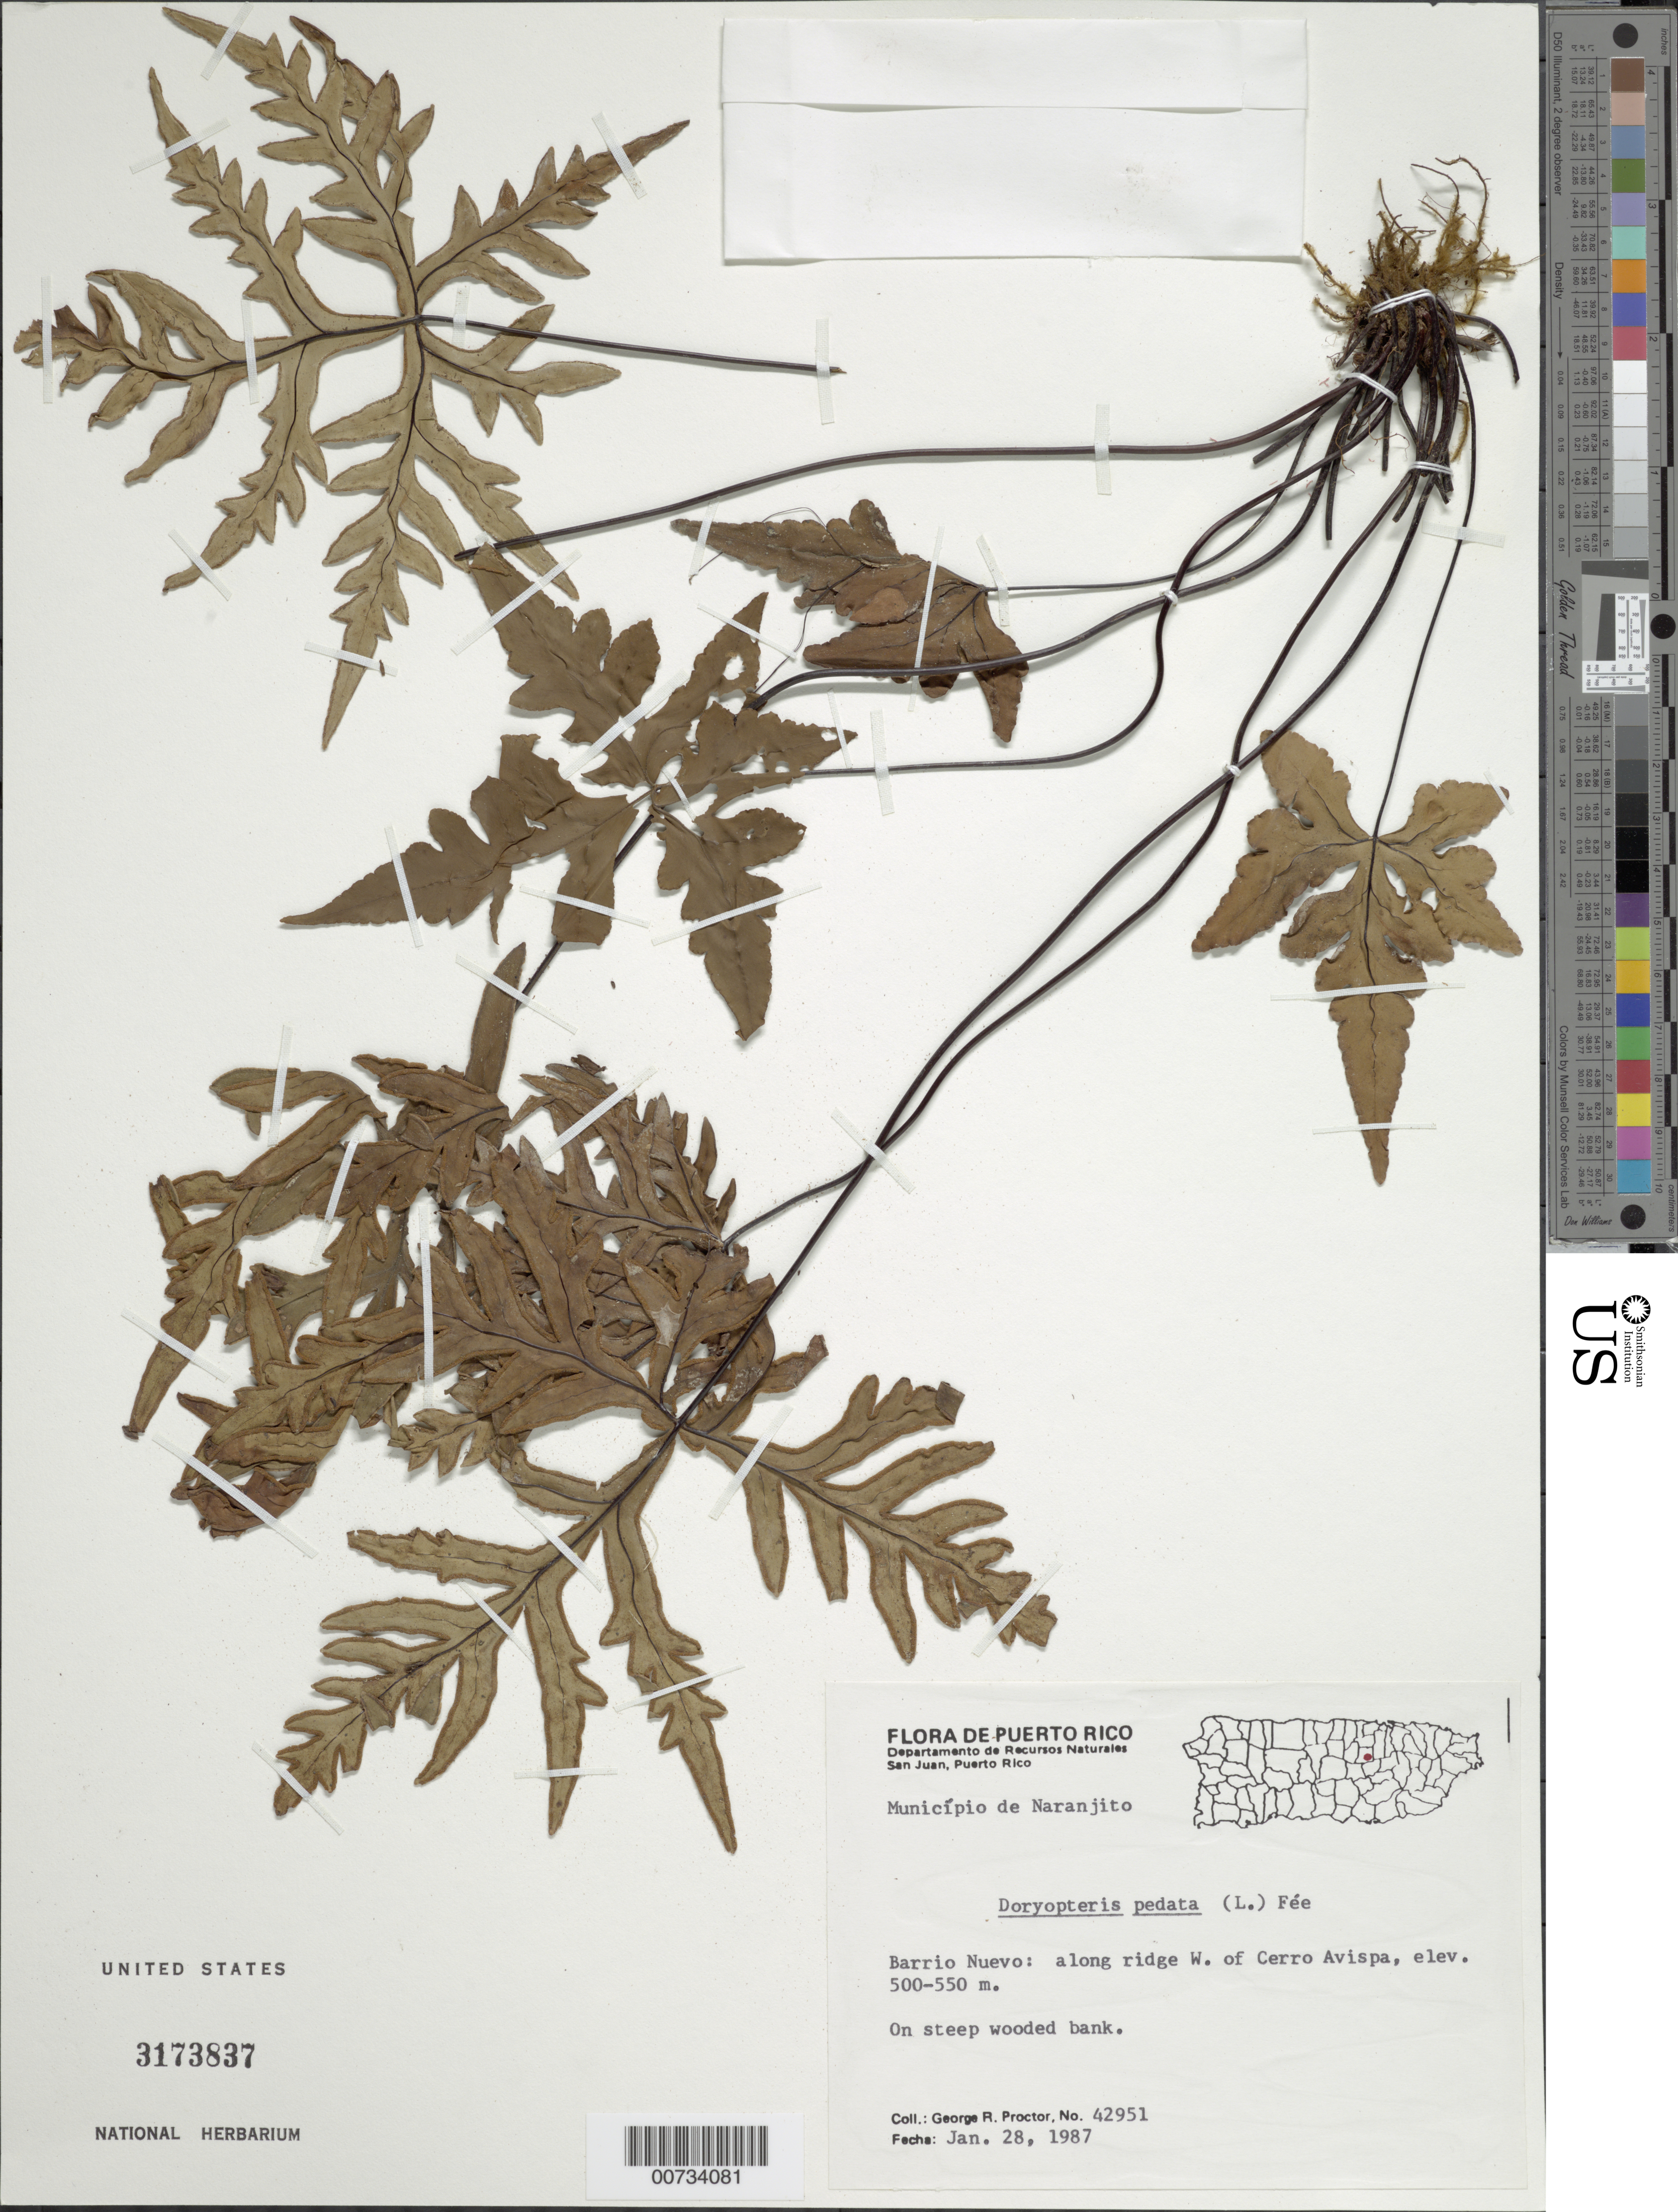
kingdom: Plantae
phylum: Tracheophyta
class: Polypodiopsida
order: Polypodiales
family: Pteridaceae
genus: Doryopteris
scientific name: Doryopteris pedata var. typica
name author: (L.) Fée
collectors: G. R. Proctor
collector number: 42951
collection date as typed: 28 Jan 1987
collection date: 1987-01-28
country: Puerto Rico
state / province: Naranjito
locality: Mun. Naranjito, Barrio Nuevo: along ridge W of Cerro Avispa,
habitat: On steep wooded bank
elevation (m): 500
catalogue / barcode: US 3173837